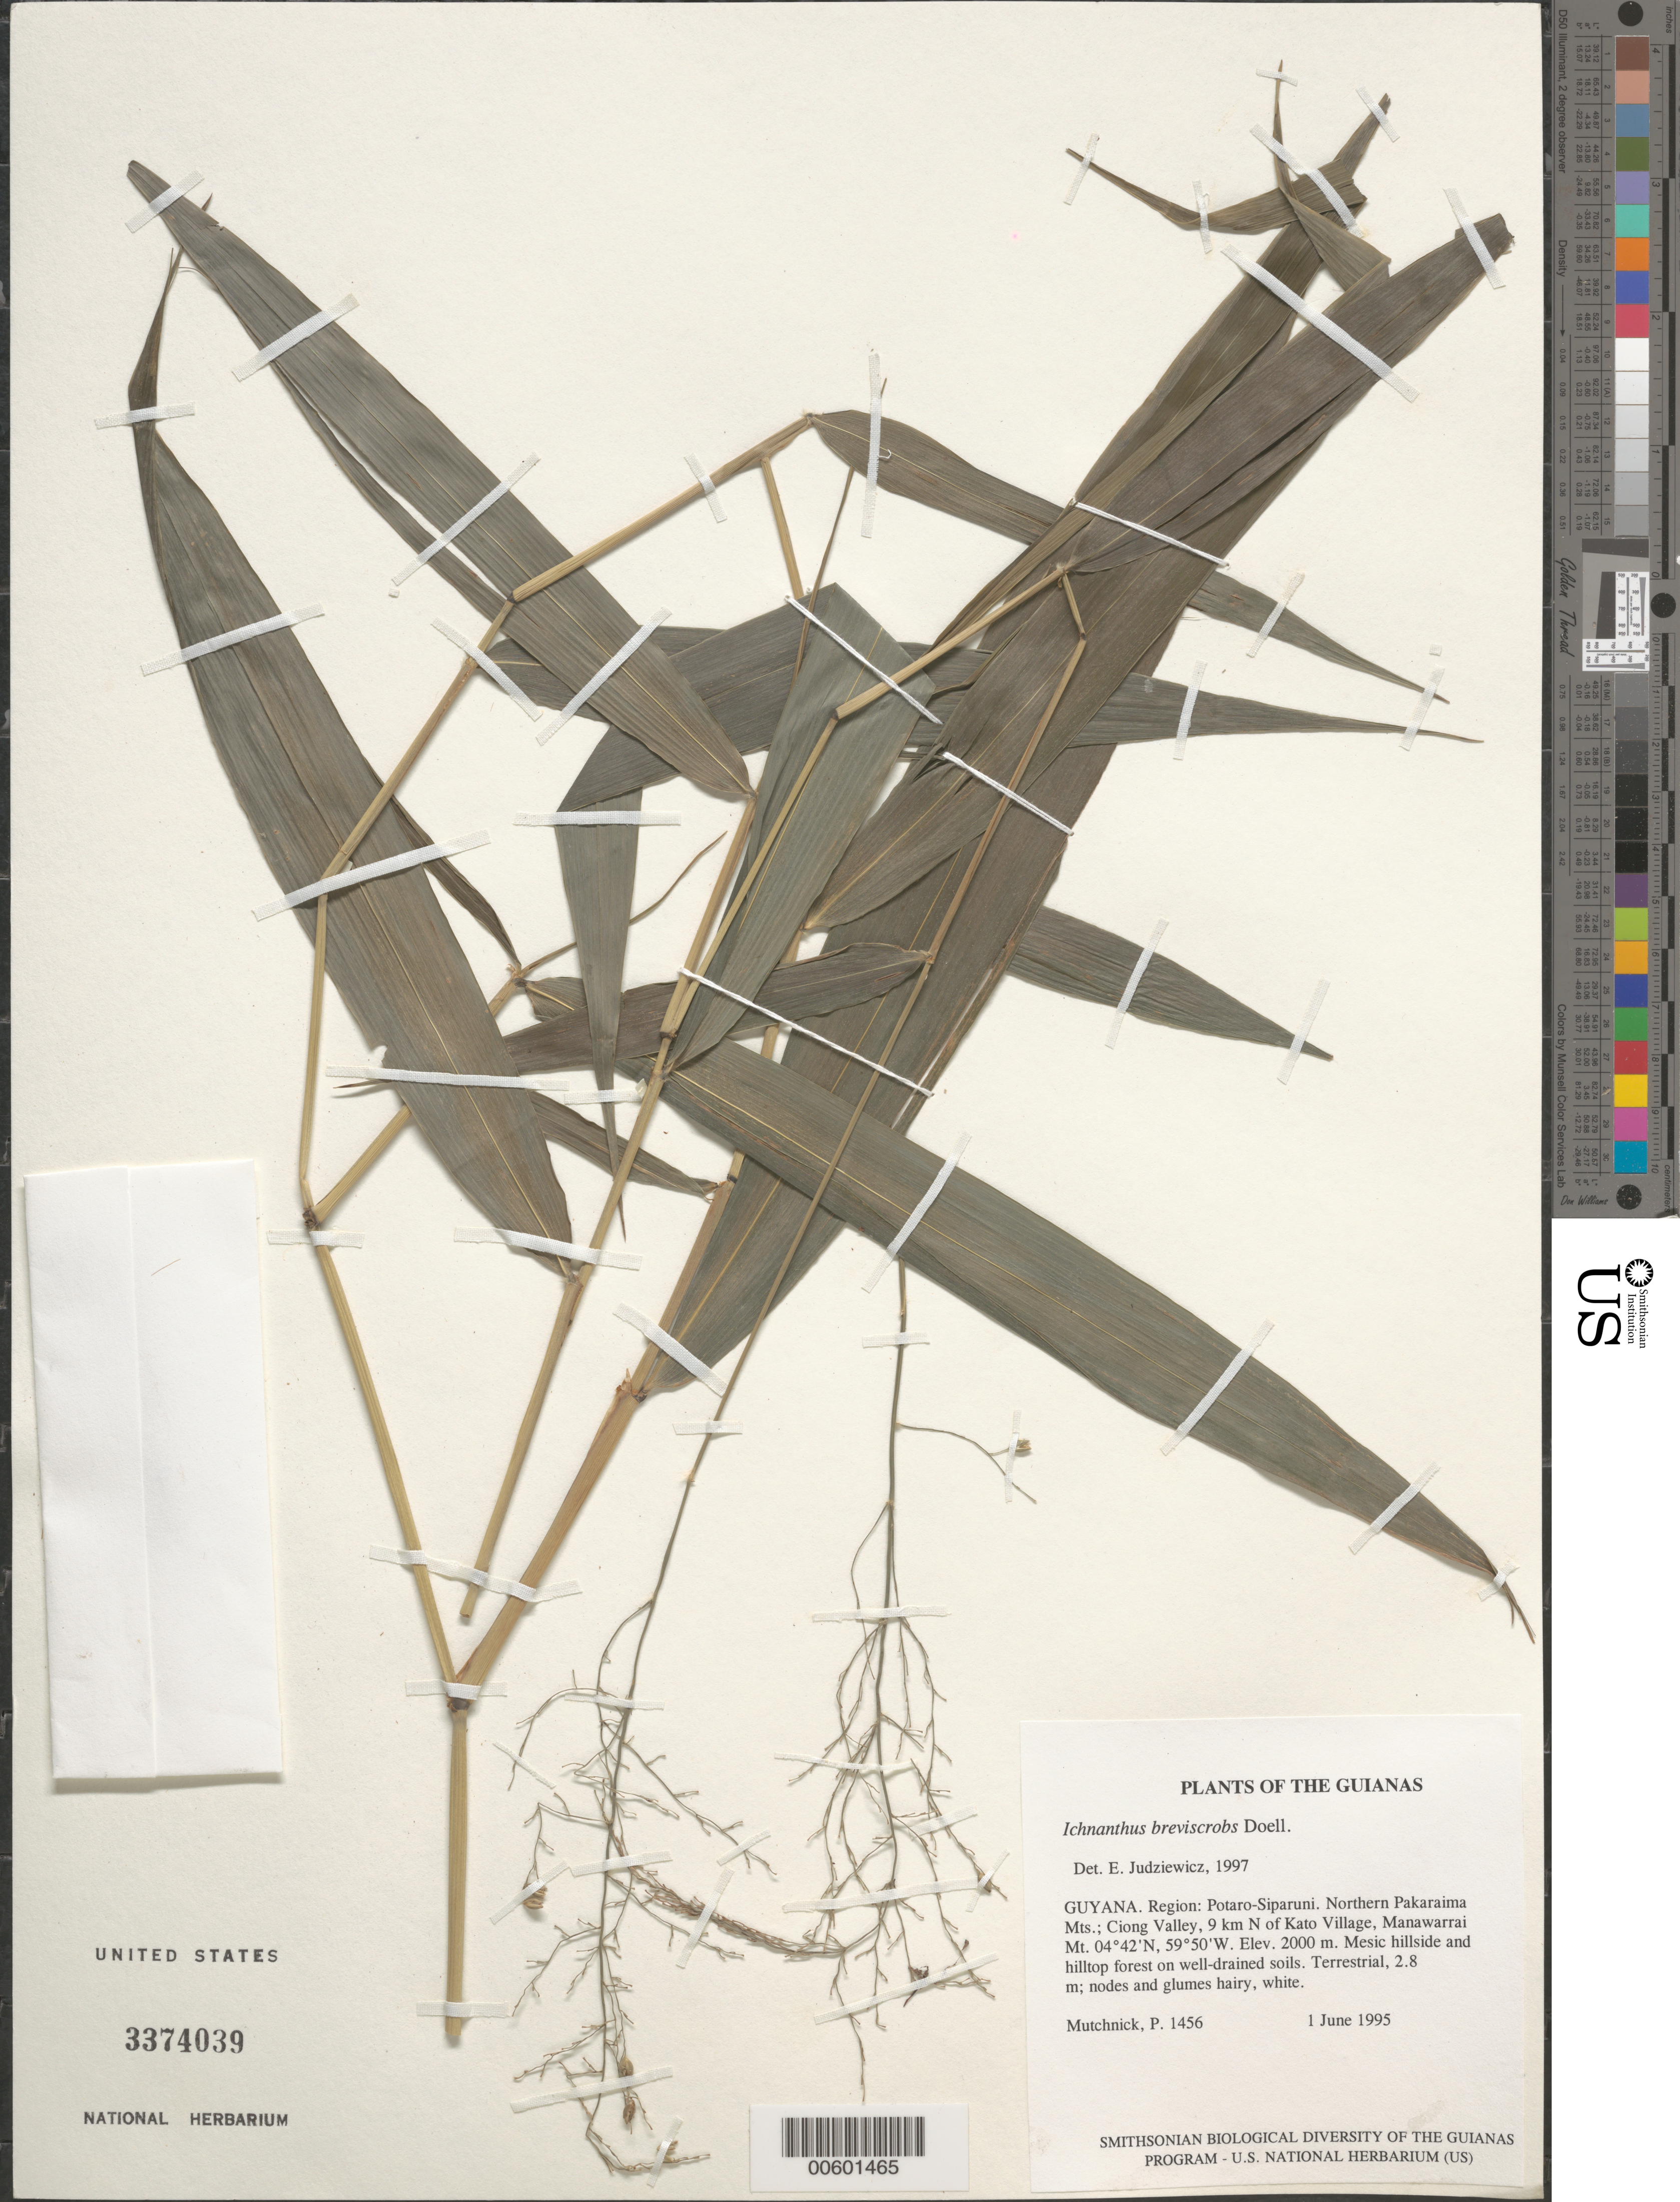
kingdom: Plantae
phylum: Tracheophyta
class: Liliopsida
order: Poales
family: Poaceae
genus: Ichnanthus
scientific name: Ichnanthus breviscrobs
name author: Döll in Mart.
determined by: Judziewicz, E. J.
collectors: P. Mutchnick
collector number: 1456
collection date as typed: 1 June 1995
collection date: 1995-06-01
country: Guyana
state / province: Potaro-Siparuni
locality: Northern Pakaraima Mts.; Ciong Valley, 9 km N of Kato Village, Manawarrai Mt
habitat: Mesic hillside and hilltop forest on well-drained soils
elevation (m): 2000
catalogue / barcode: US 3374039